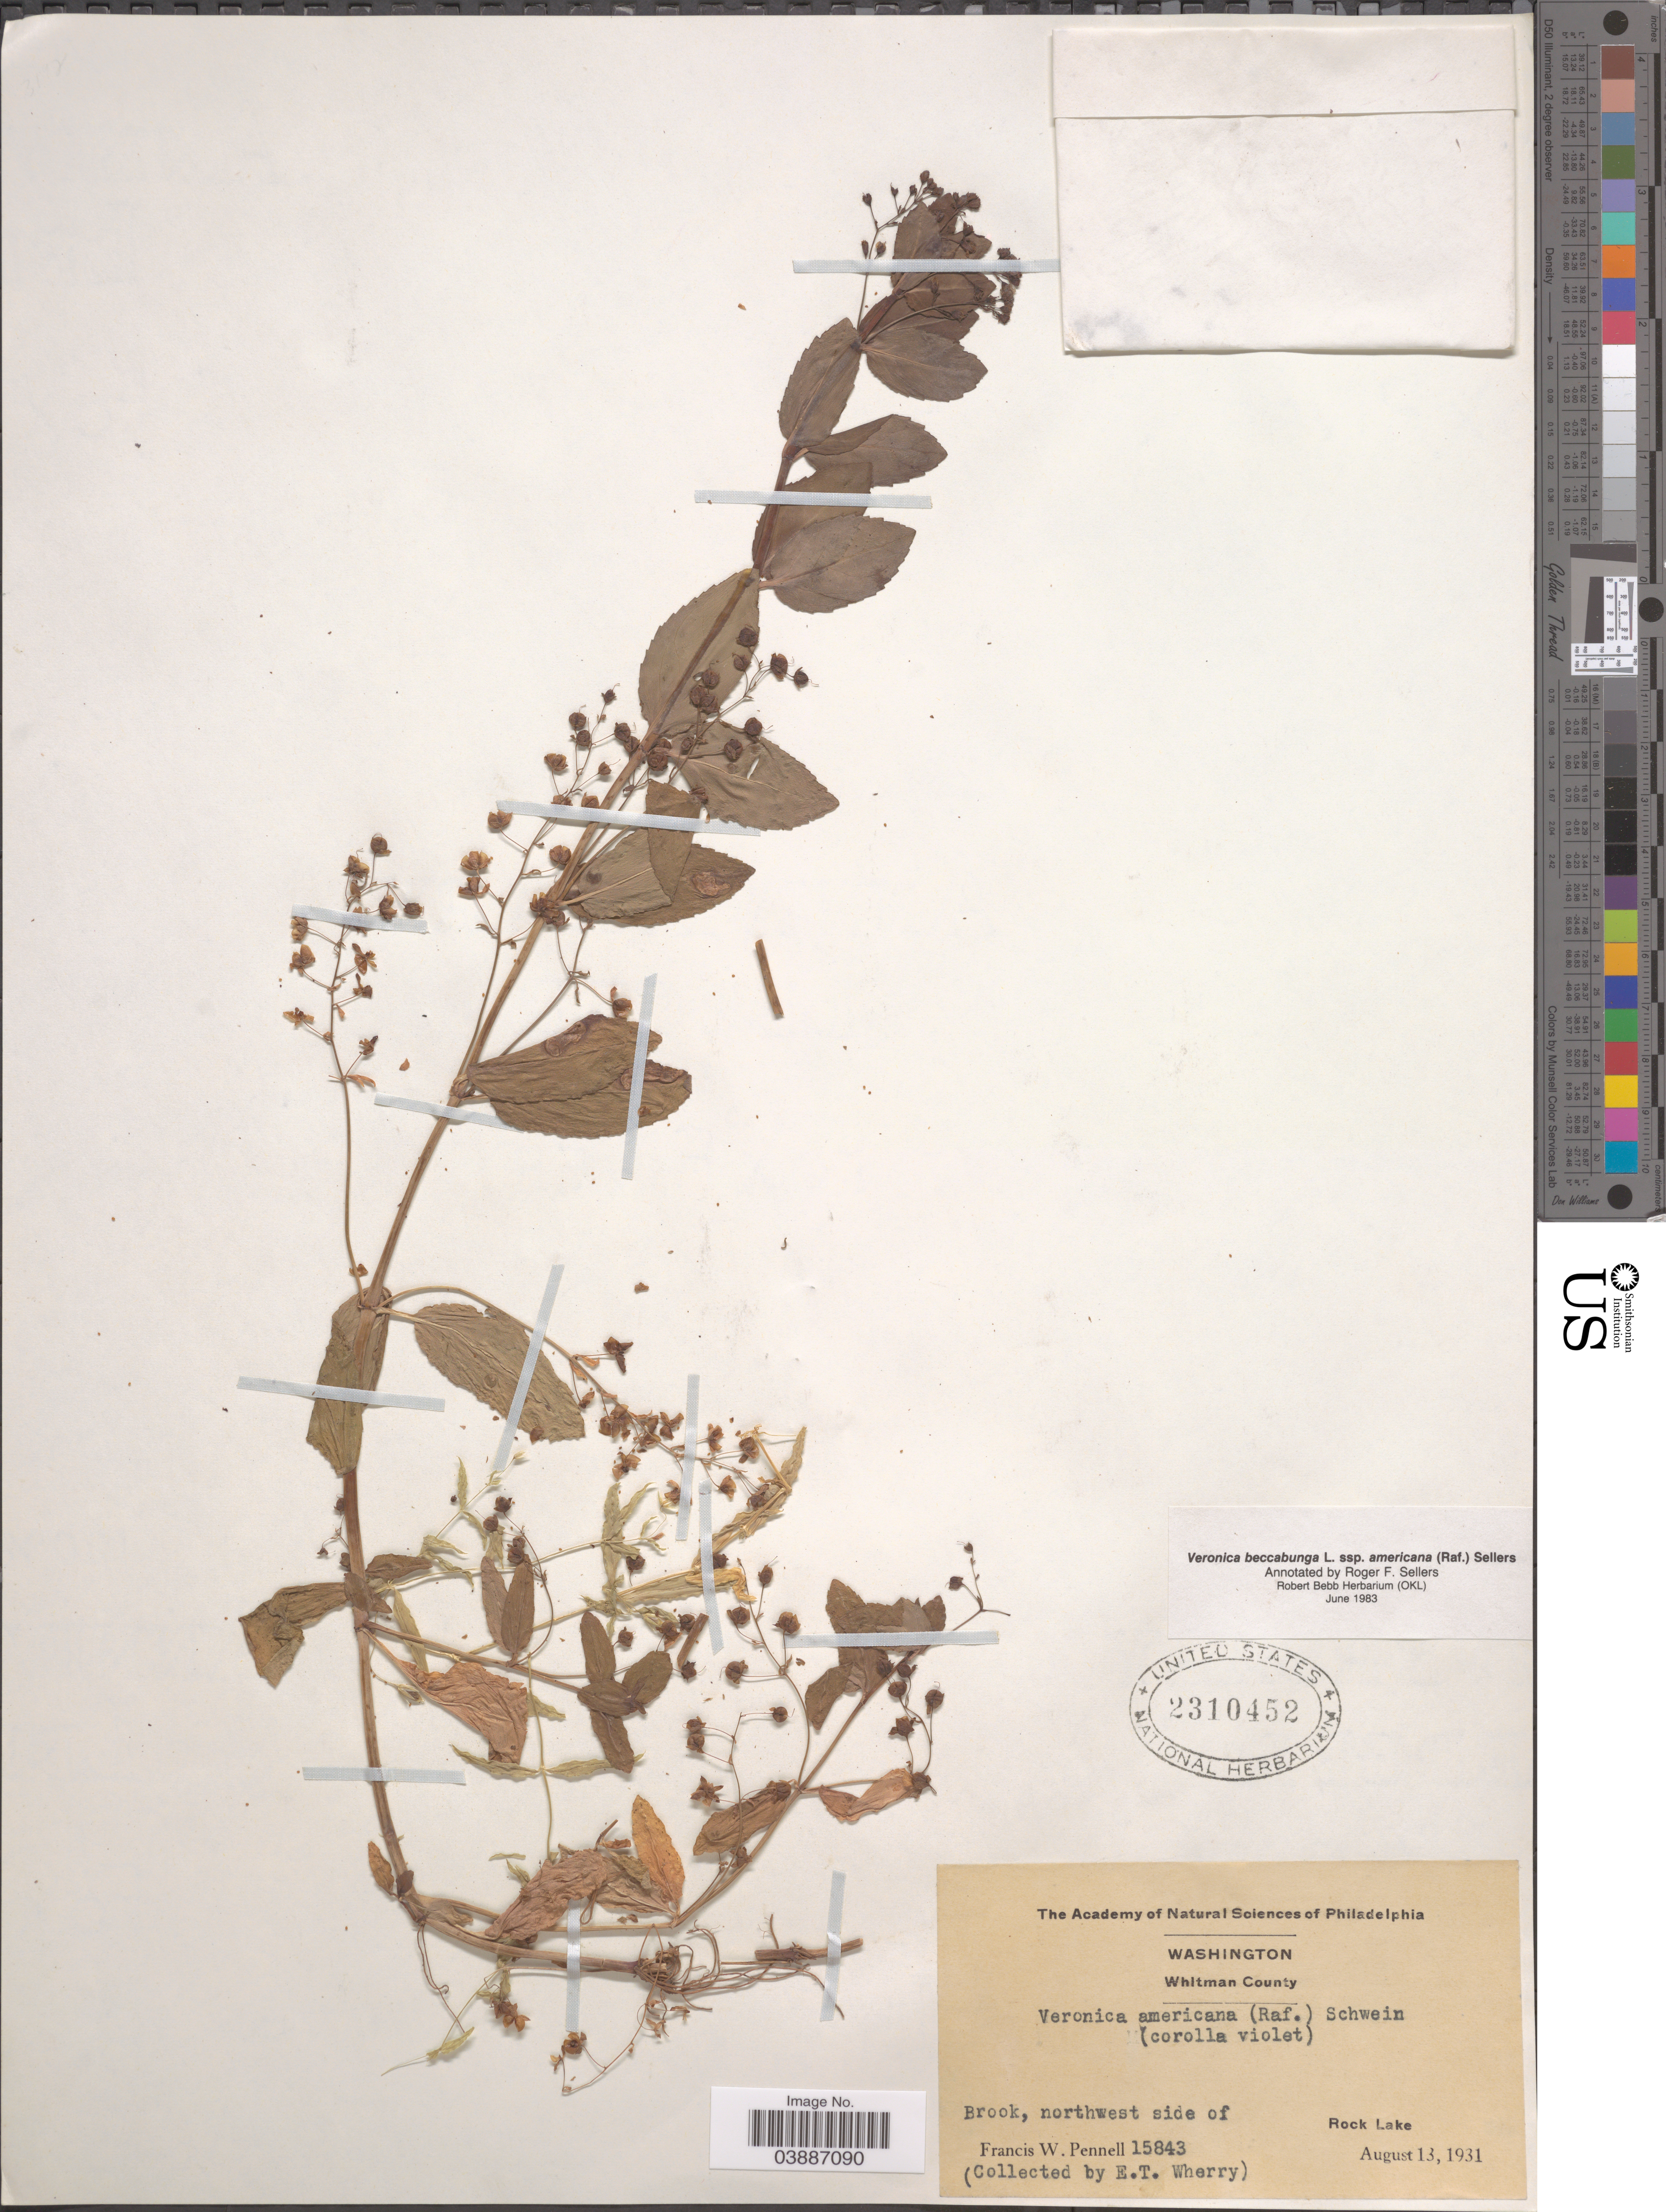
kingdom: Plantae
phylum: Tracheophyta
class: Magnoliopsida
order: Lamiales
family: Plantaginaceae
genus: Veronica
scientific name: Veronica beccabunga subsp. americana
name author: Raf.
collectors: E. T. Wherry & F. W. Pennell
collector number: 15843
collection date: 1931-08-13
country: United States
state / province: Washington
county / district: Whitman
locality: Whitman County. Brook, northwest side of Rock Lake.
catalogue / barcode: US 2310452